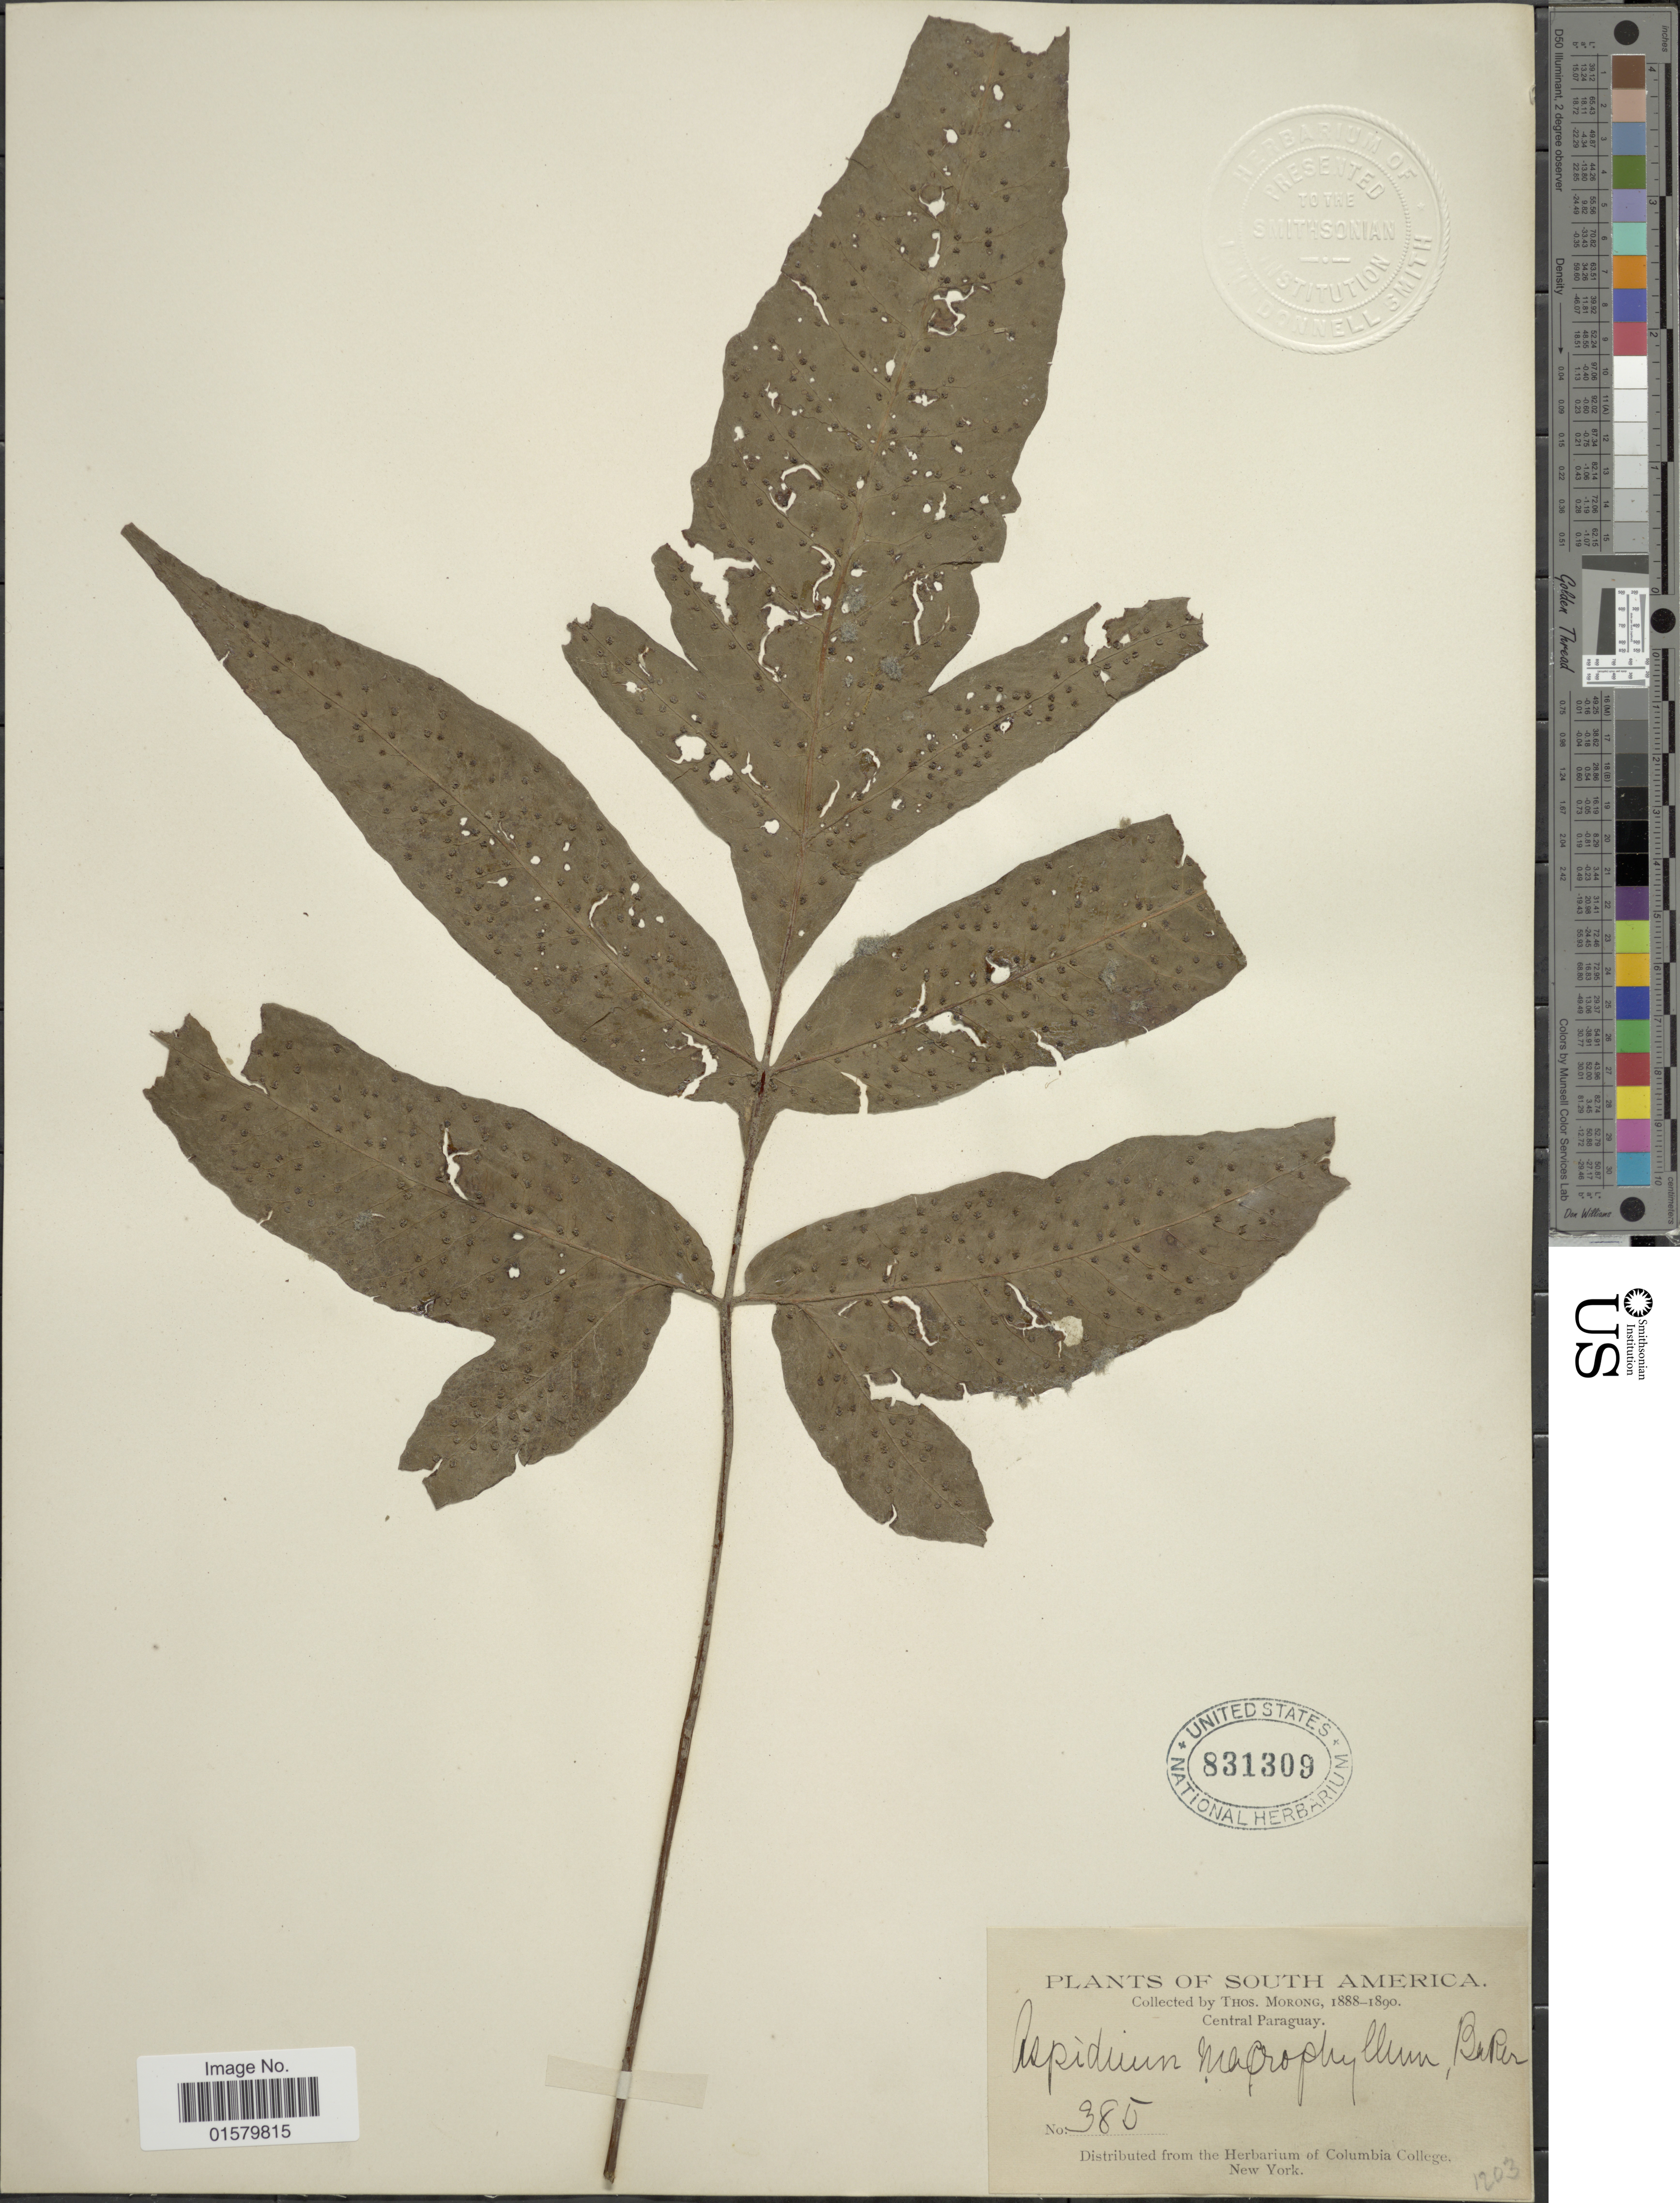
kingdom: Plantae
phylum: Tracheophyta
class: Polypodiopsida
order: Polypodiales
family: Tectariaceae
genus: Tectaria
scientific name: Tectaria incisa var. incisa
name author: Cav.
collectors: ex herb. T. Morong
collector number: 385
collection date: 1888/1890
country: Paraguay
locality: South America, Central Paraguay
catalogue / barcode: US 831309